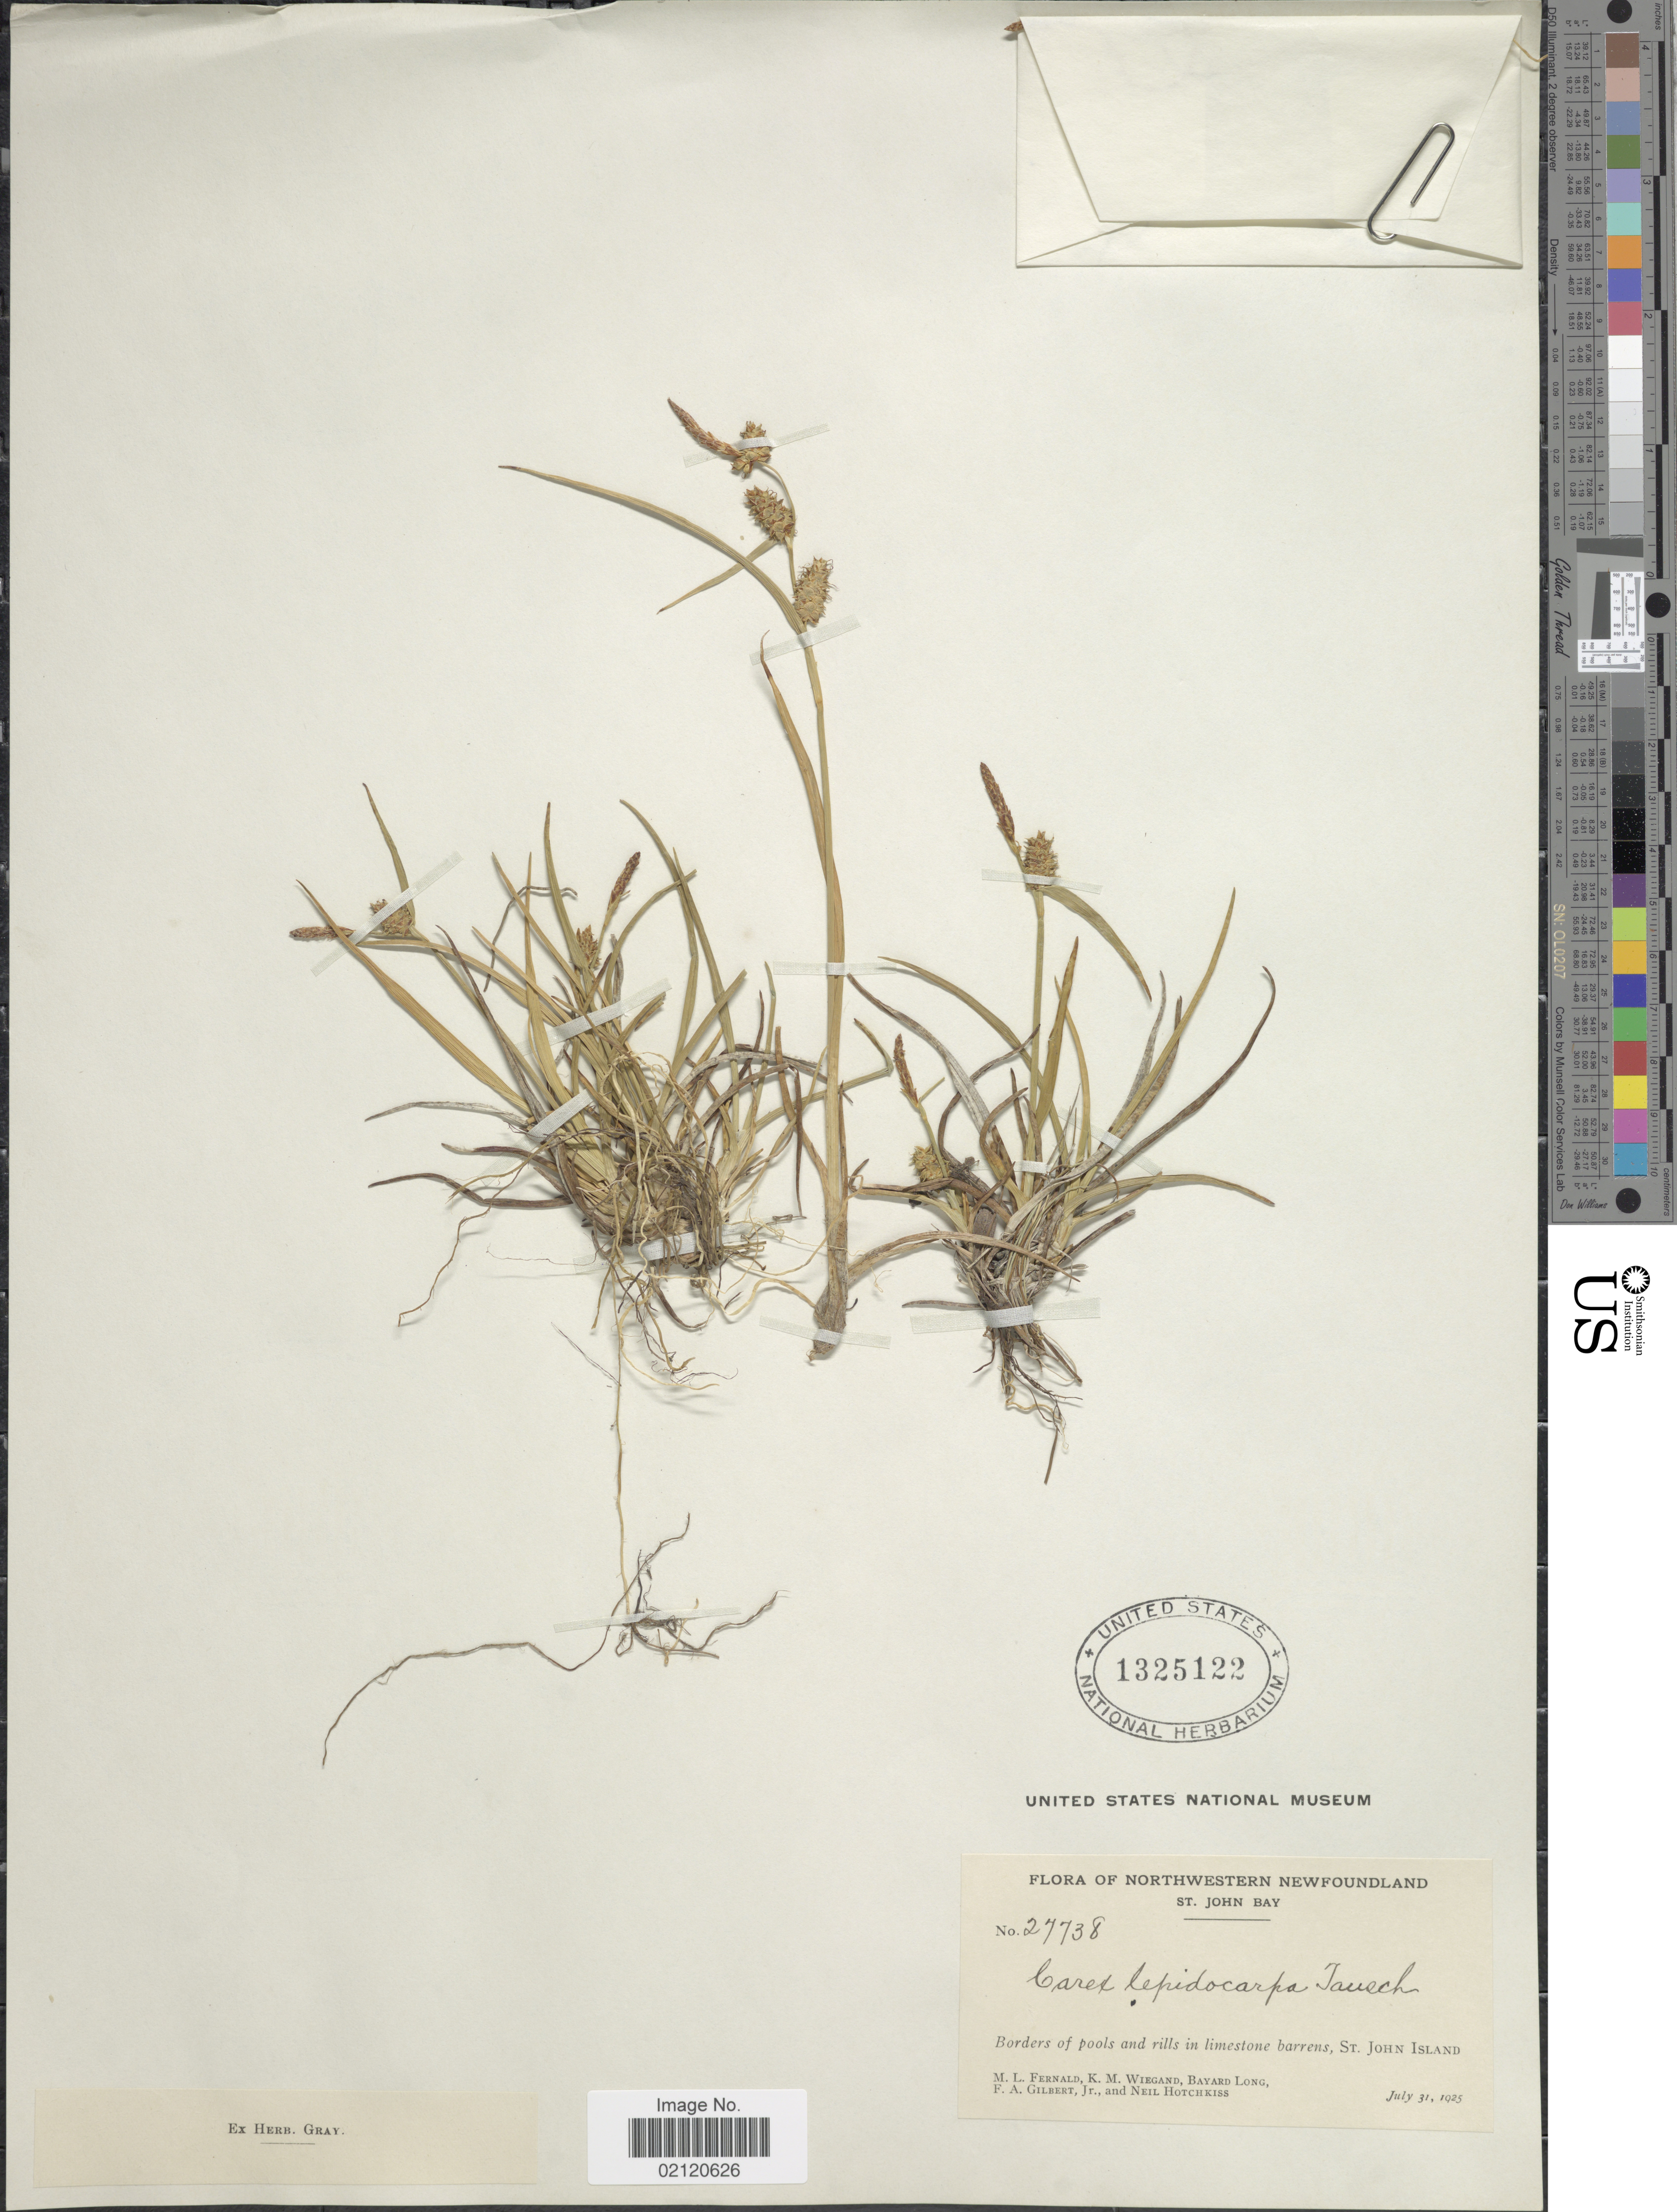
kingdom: Plantae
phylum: Tracheophyta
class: Liliopsida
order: Poales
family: Cyperaceae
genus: Carex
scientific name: Carex lepidocarpa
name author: Tausch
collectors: M. L. Fernald, K. M. Wiegand, B. Long, F. A. Gilbert & N. Hotchkiss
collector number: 27738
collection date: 1925-07-31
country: Canada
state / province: Newfoundland and Labrador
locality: Northwestern Newfoundland, St. John Bay, Borders of pools and rills in limestone barrens, St. John Island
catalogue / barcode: US 1325122